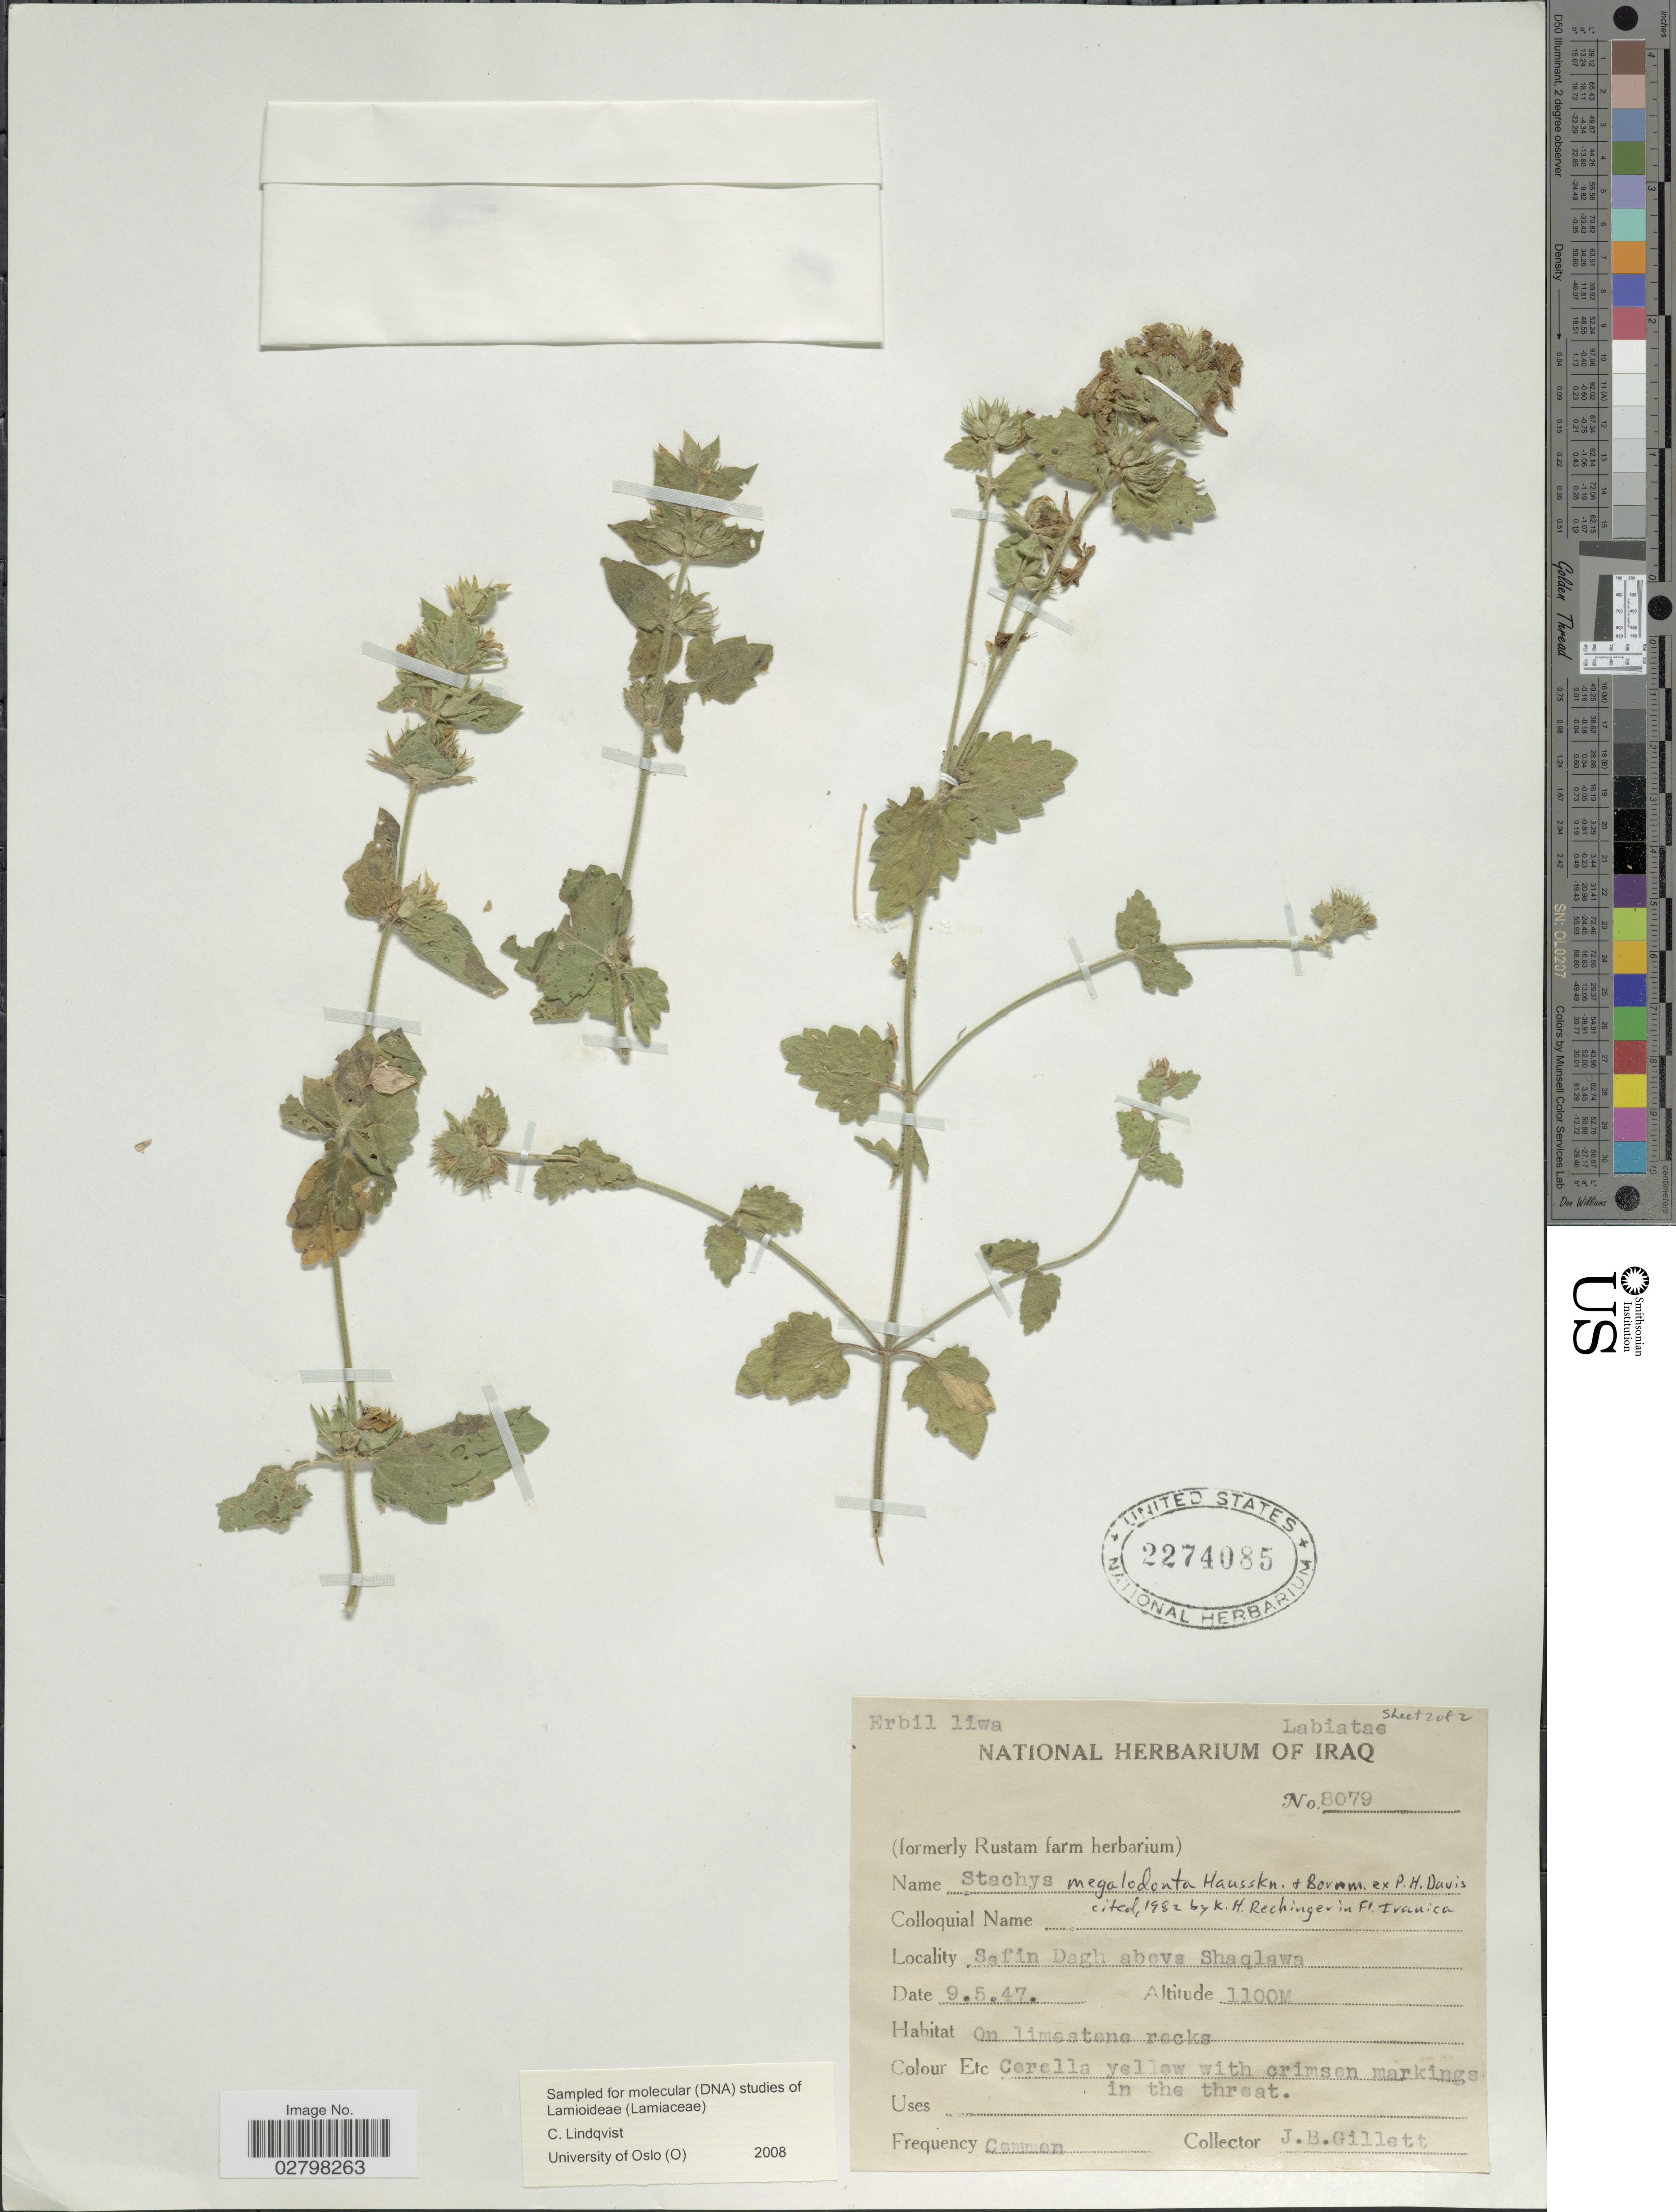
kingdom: Plantae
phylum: Tracheophyta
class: Magnoliopsida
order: Lamiales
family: Lamiaceae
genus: Stachys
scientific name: Stachys megalodonta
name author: Hausskn. & Bornm. ex Davis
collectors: J. B. Gillett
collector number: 8079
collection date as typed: Transcribed d/m/y: 9/5/47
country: Iraq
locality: Erbil liwa. Sefin Dagh above Shaqlawa.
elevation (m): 1100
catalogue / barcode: US 2274085